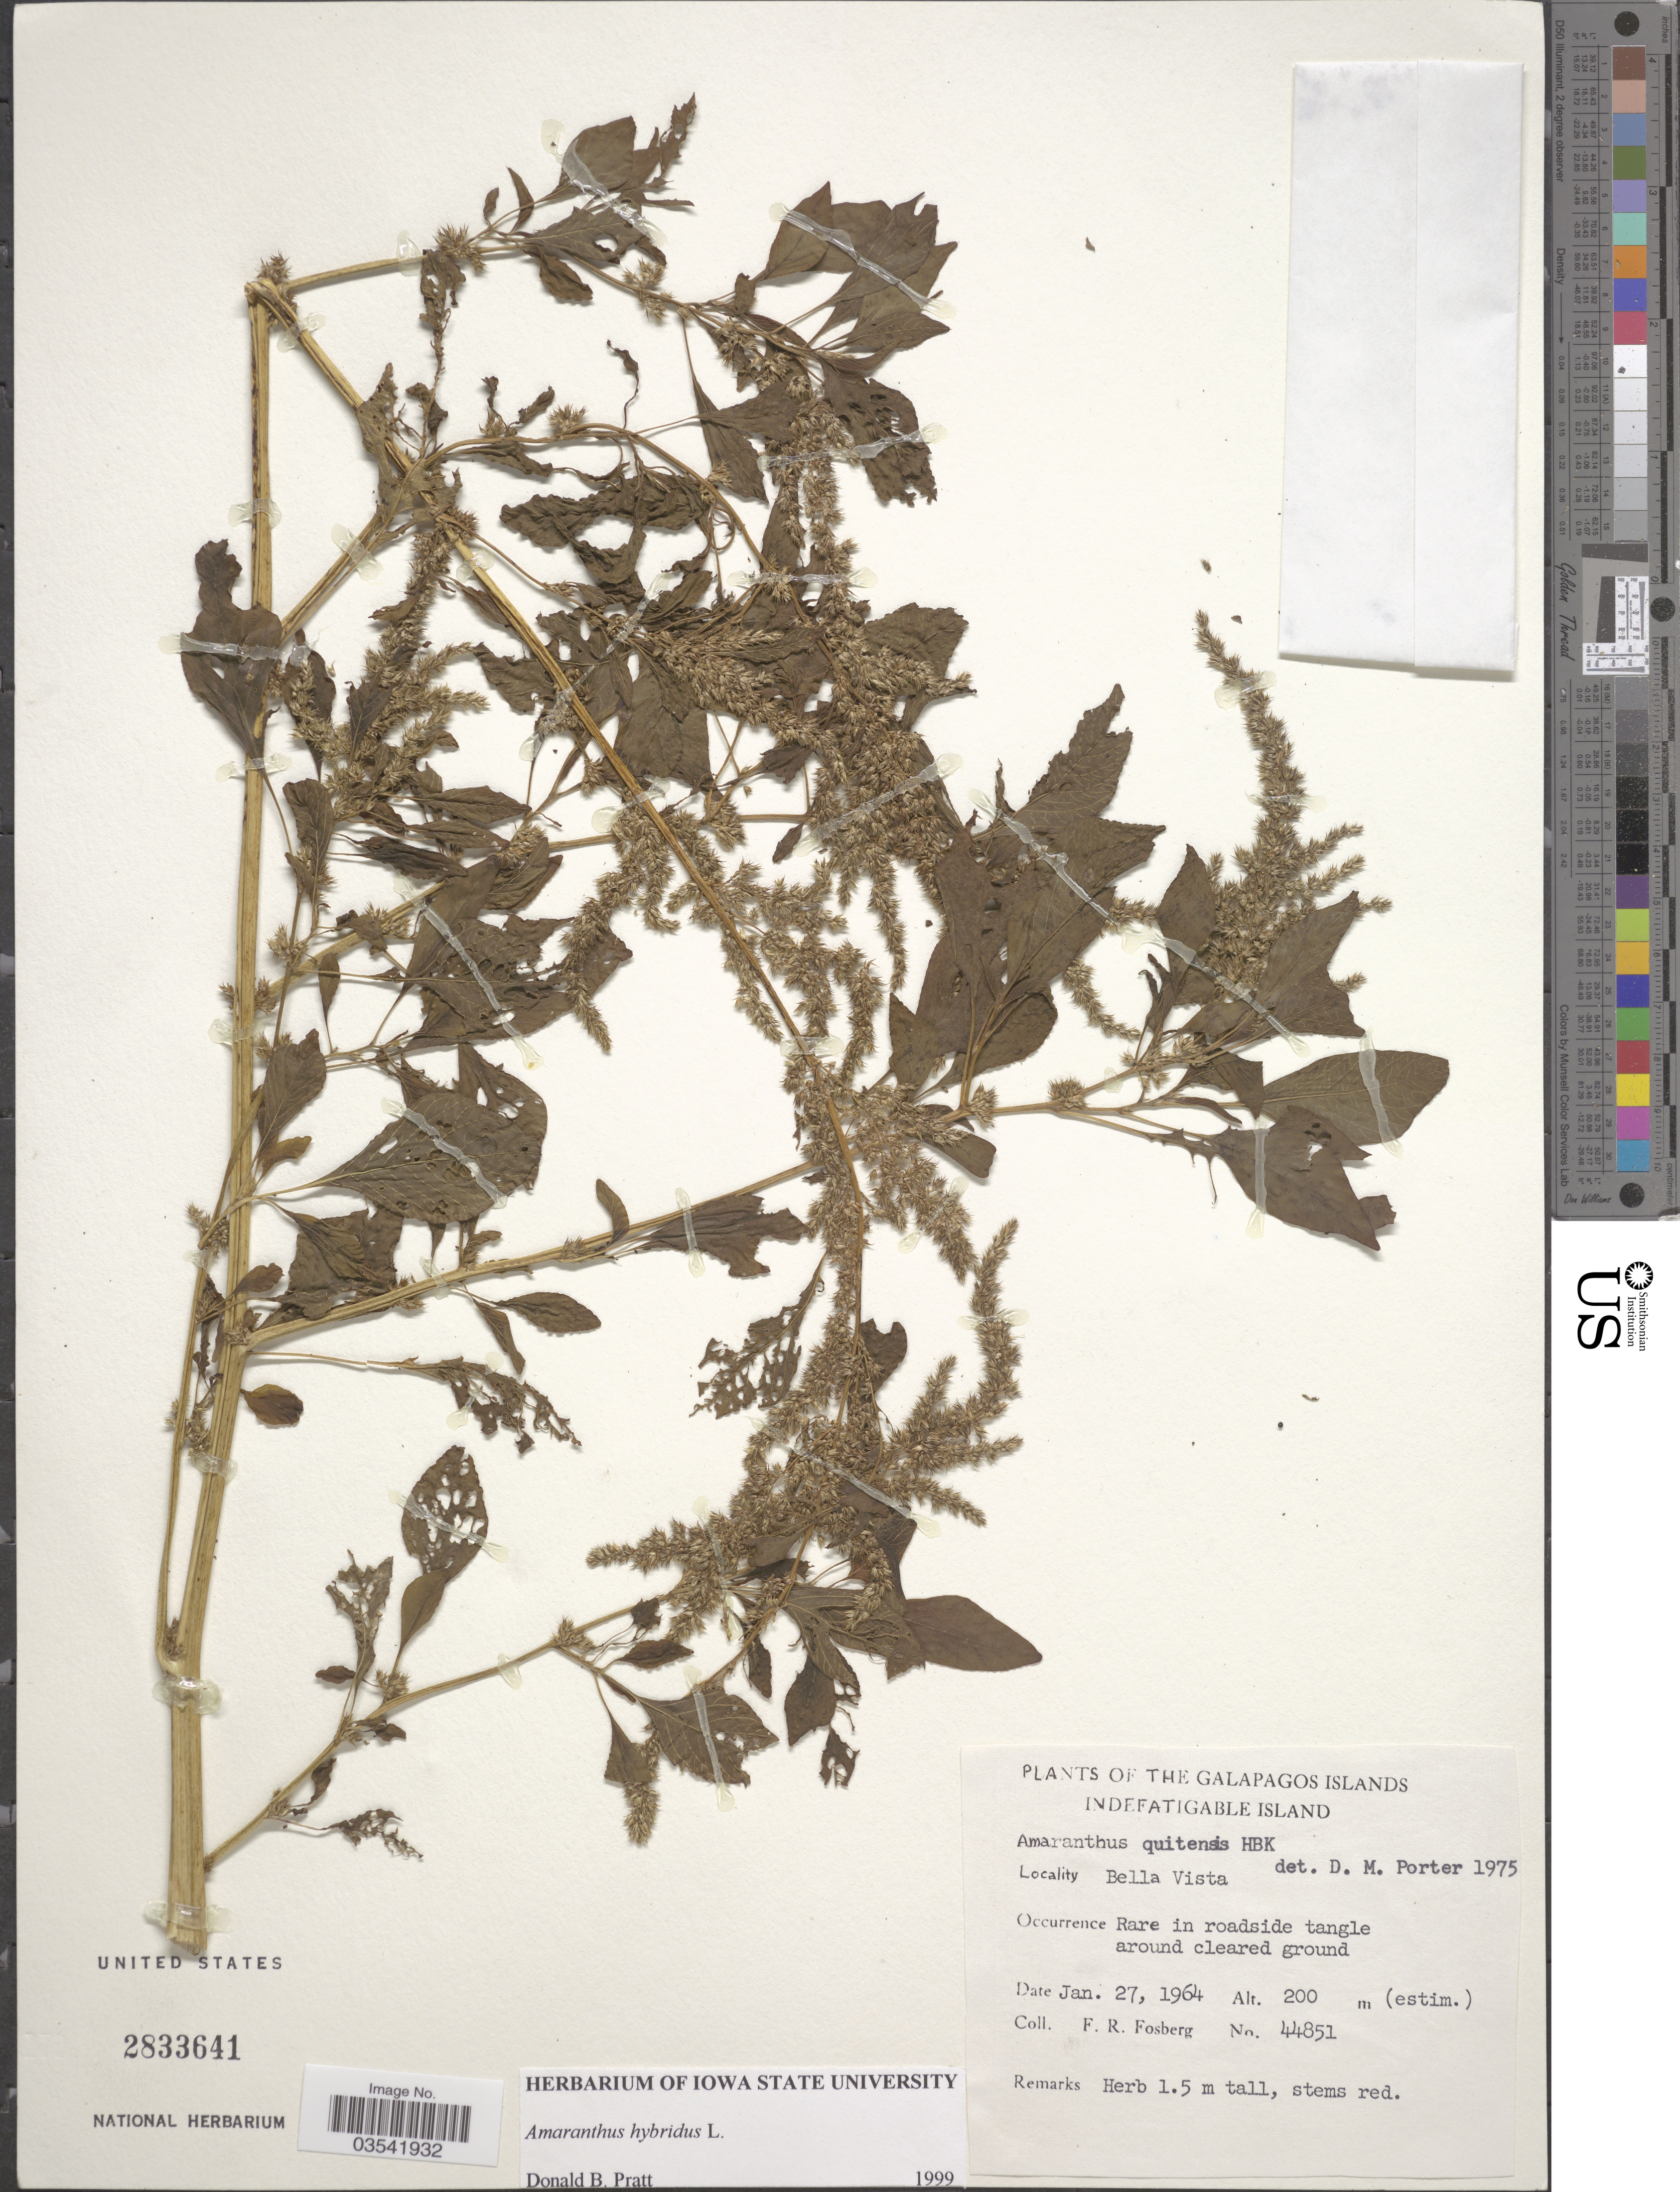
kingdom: Plantae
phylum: Tracheophyta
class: Magnoliopsida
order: Caryophyllales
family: Amaranthaceae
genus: Amaranthus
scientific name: Amaranthus hybridus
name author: L.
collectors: F. R. Fosberg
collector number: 44851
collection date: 1964-01-27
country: Ecuador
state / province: Colón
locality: The Galapagos Islands. Indefatigable Island. Bella Vista.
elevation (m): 200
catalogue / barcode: US 2833641